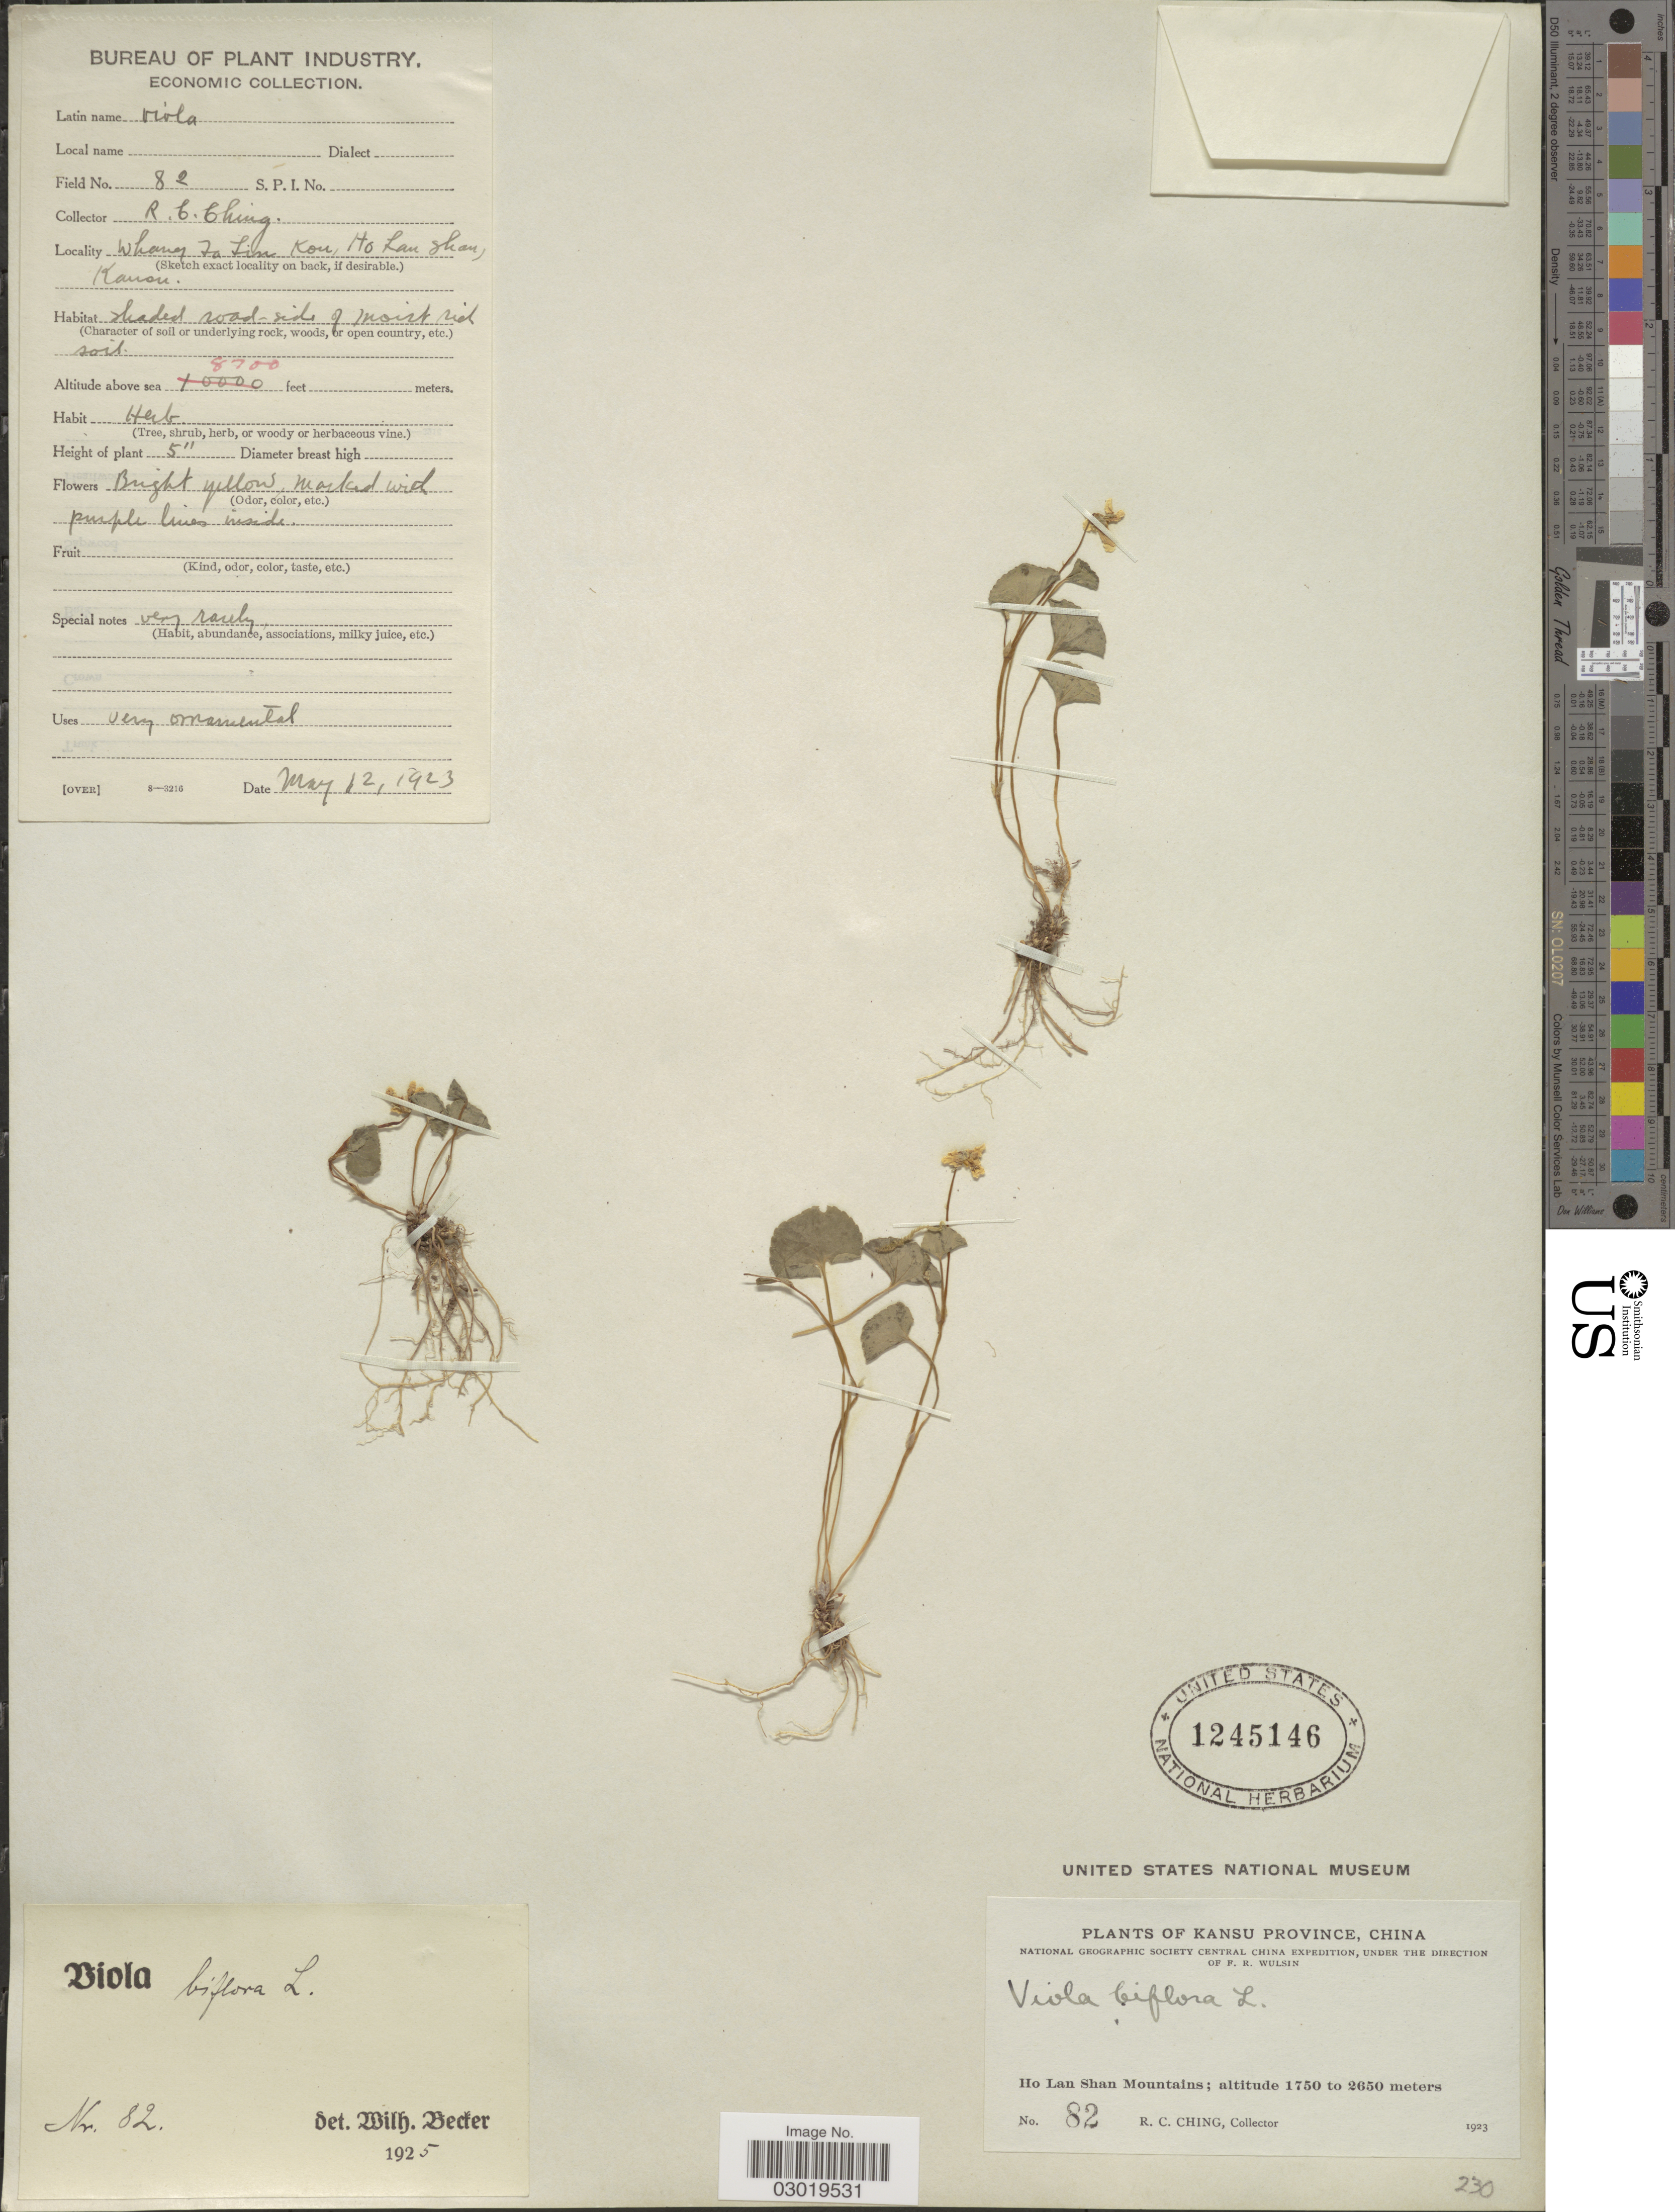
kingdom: Plantae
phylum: Tracheophyta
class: Magnoliopsida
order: Malpighiales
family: Violaceae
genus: Viola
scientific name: Viola biflora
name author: L.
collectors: R. C. Ching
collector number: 82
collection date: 1923-05-12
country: China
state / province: Gansu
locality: Kansu Province, Ho Lan Shan Mountains, Whang Fa Lin Kou.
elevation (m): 2652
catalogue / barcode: US 1245146